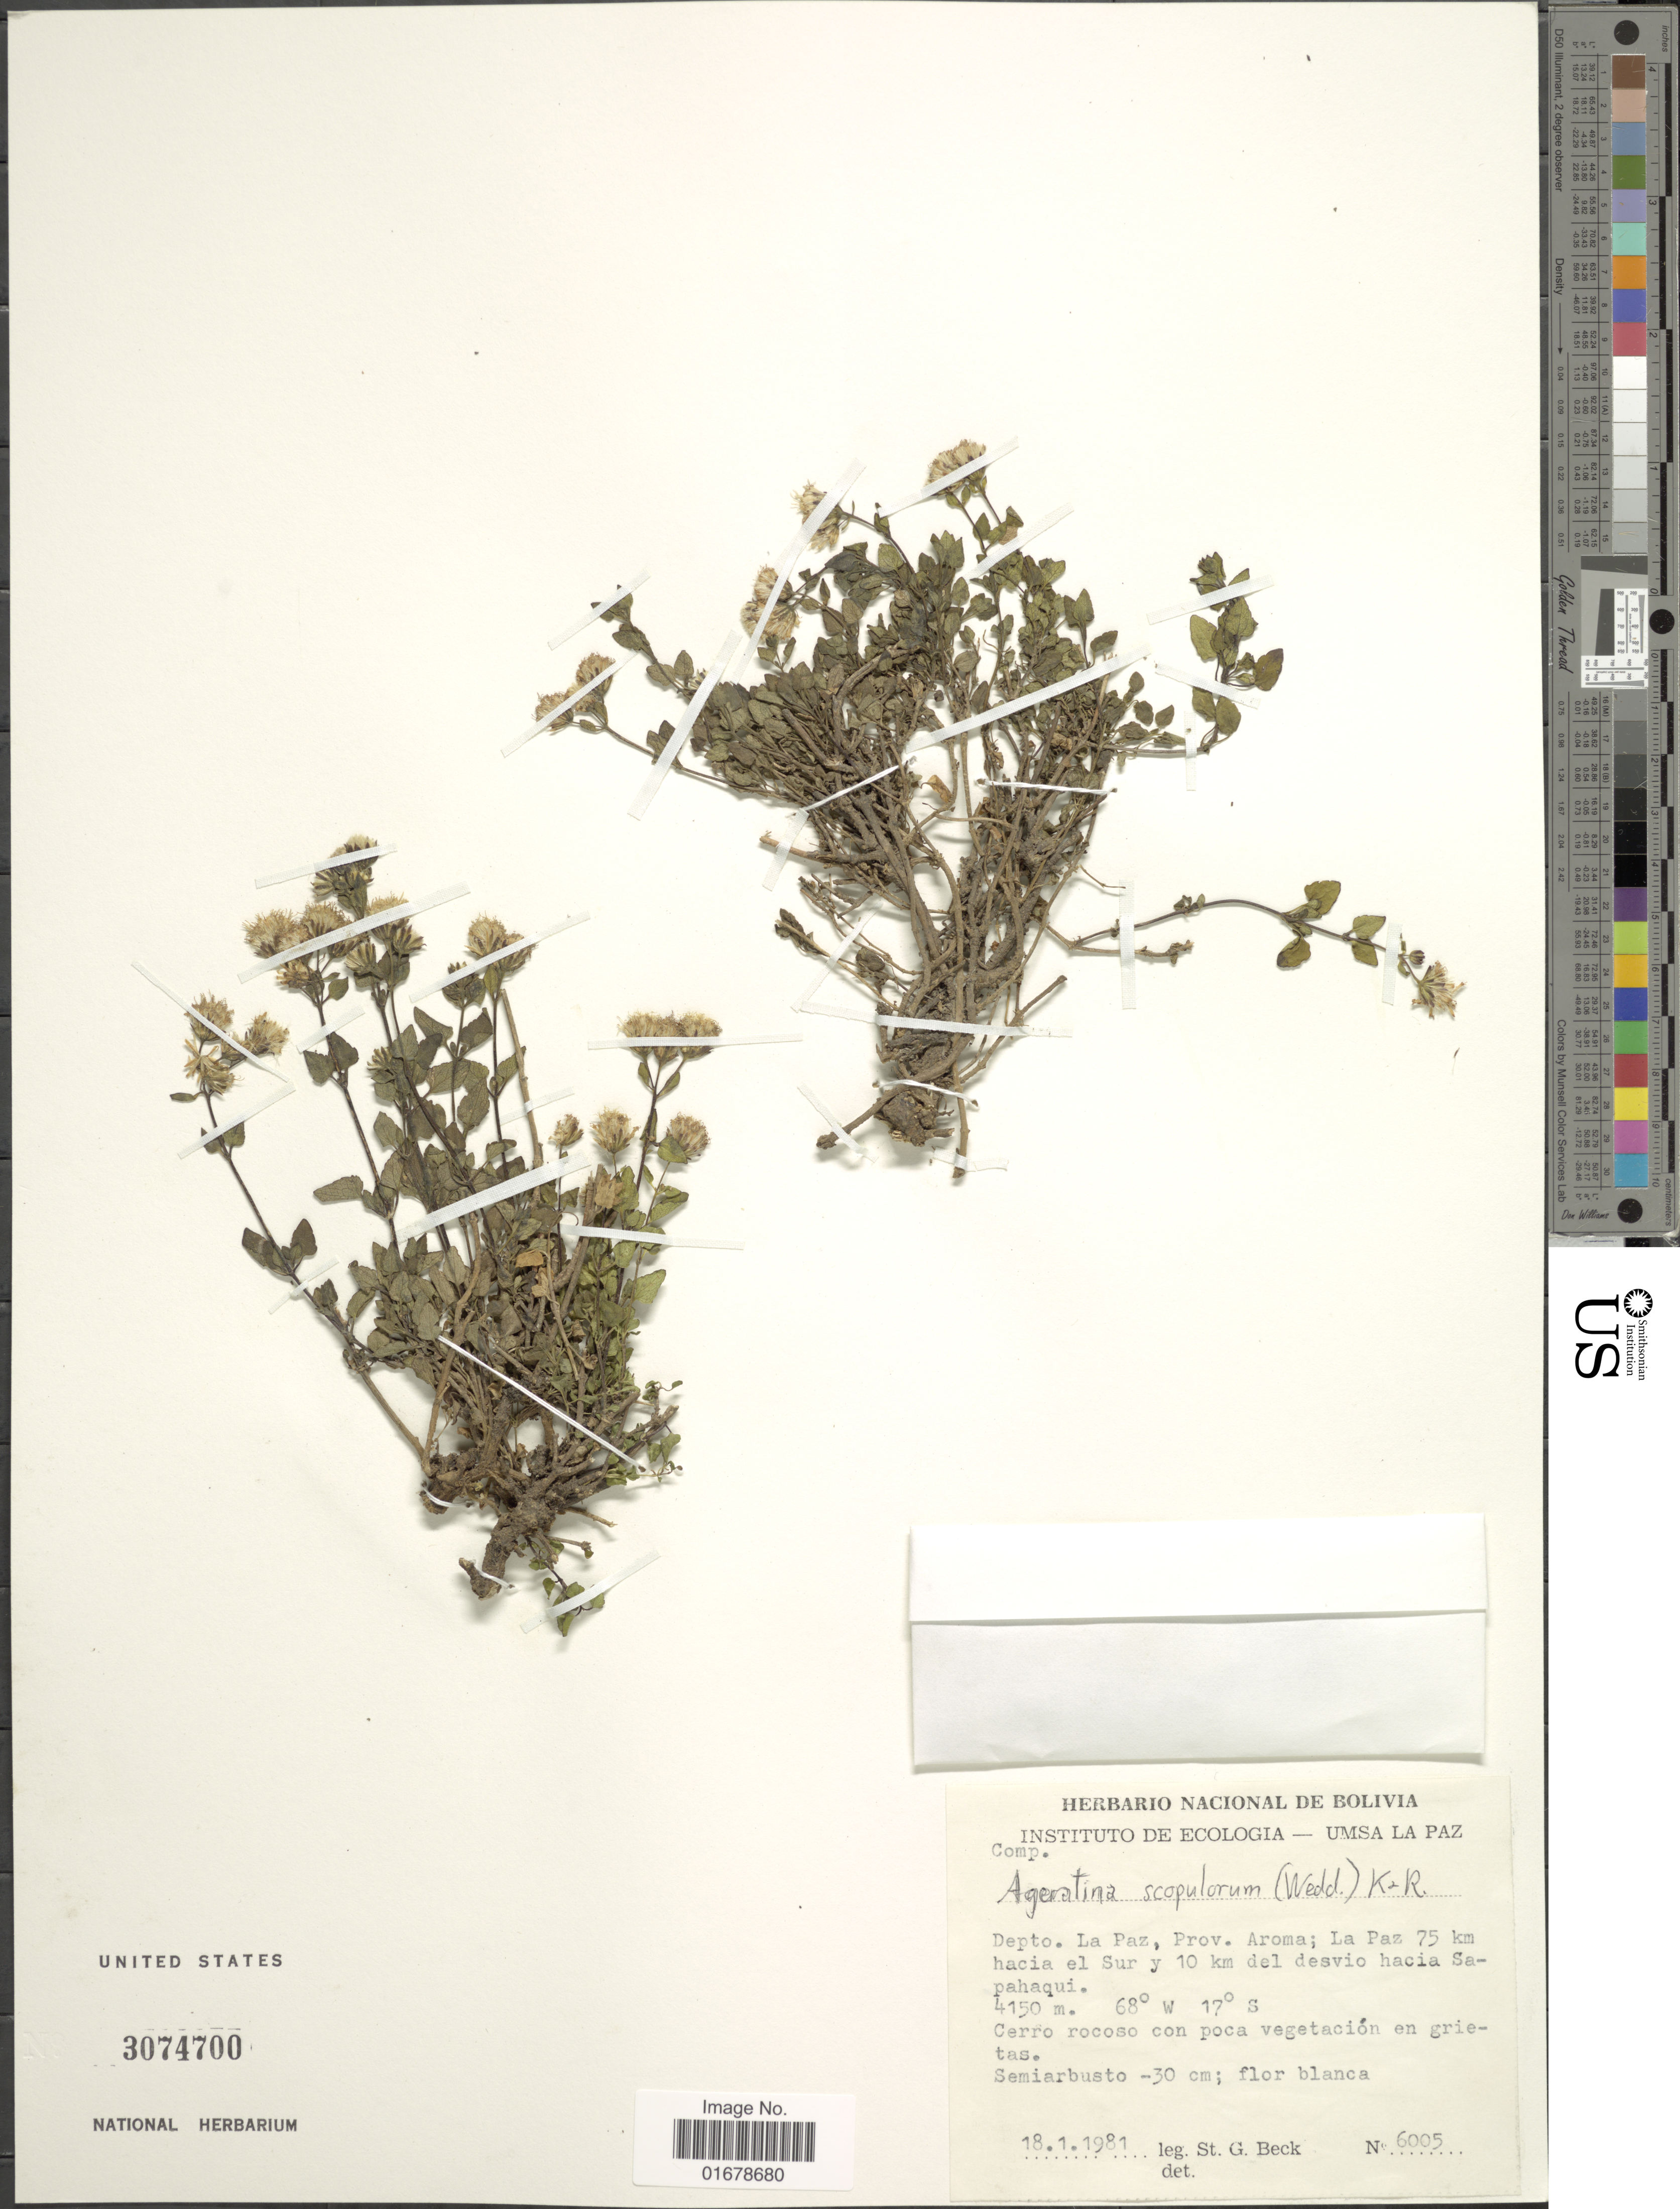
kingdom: Plantae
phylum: Tracheophyta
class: Magnoliopsida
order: Asterales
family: Asteraceae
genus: Ageratina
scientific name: Ageratina azangaroensis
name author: (Sch. Bip. ex Wedd.) R.M. King & H. Rob.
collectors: S. G. Beck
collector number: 6005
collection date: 1981-01-18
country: Bolivia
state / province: La Paz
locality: Depto. La Paz, Prov. Aroma: La Paz 75 km hacia el Sur y 10 km del desvio hacia Sapahaui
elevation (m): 4150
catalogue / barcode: US 3074700